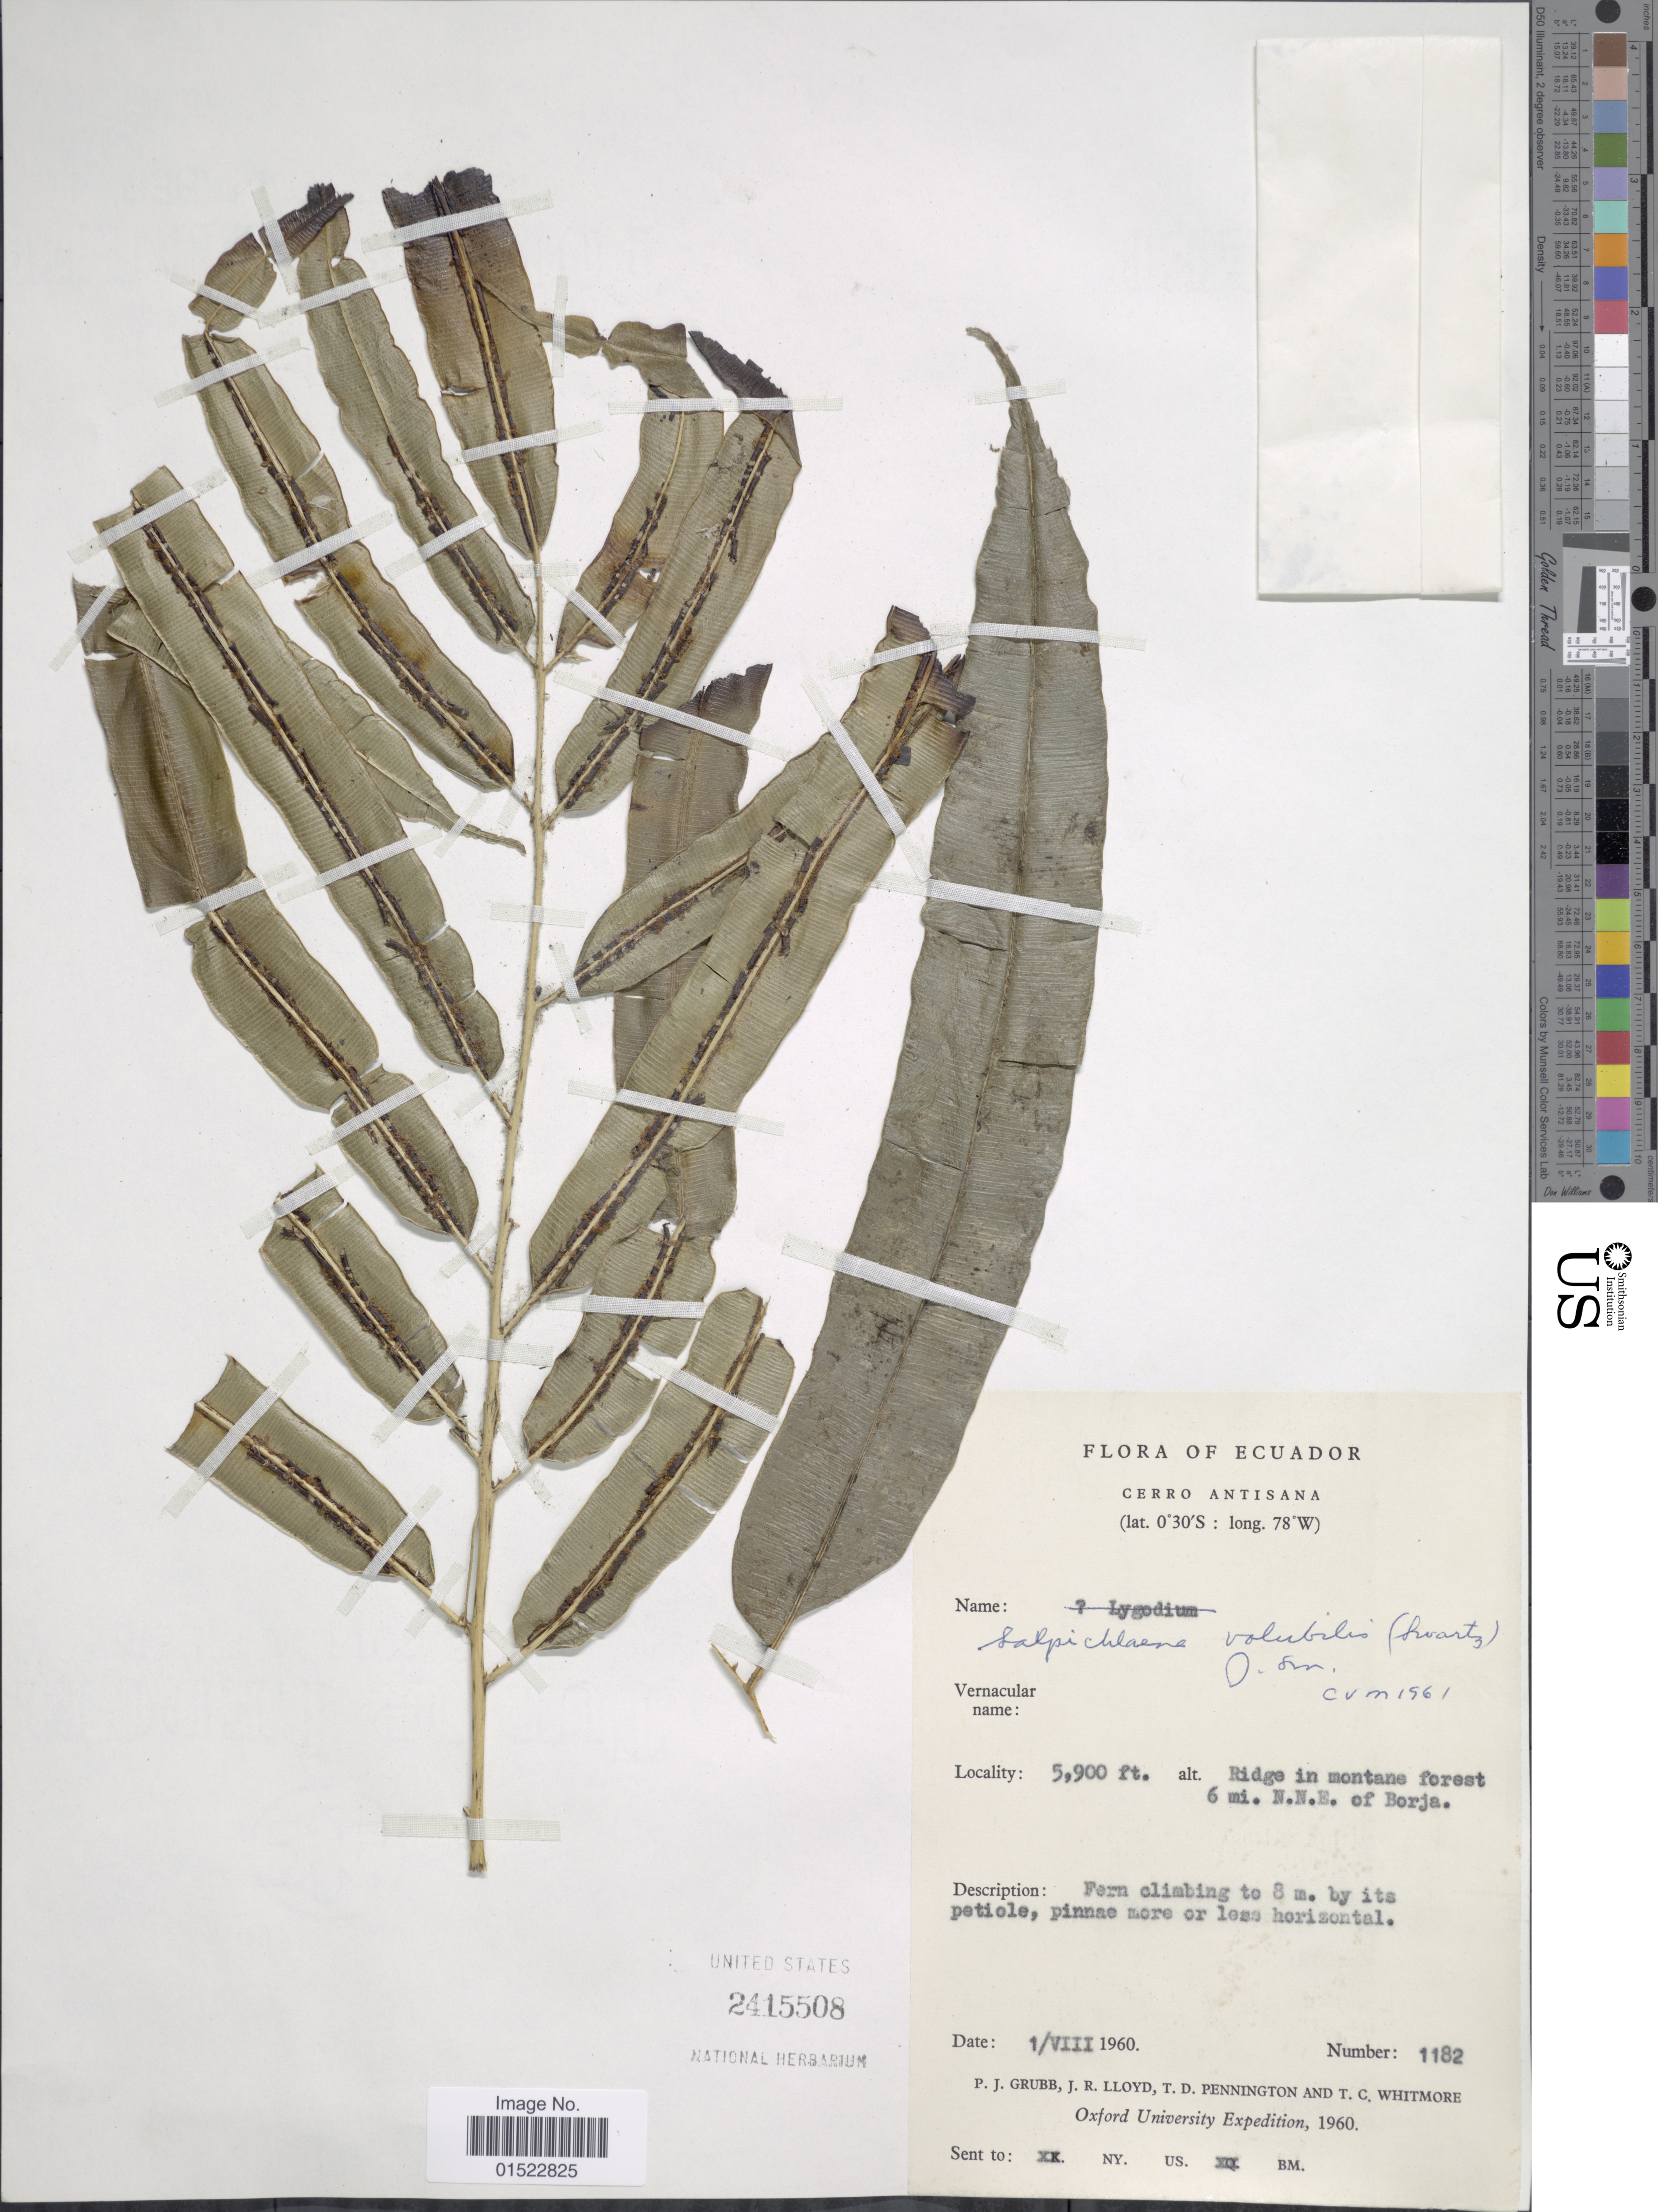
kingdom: Plantae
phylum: Tracheophyta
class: Polypodiopsida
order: Polypodiales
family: Blechnaceae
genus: Salpichlaena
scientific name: Salpichlaena volubilis subsp. volubilis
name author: (Kaulf.) J. Sm.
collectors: P. J. Grubb, J. R. Lloyd, T. D. Pennington & T. C. Whitmore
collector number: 1182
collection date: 1960-08-01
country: Ecuador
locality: Cerro Antisana, Ridge in montane forest, 6 mi. N.N.S. of Borja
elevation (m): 1798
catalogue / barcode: US 2415508